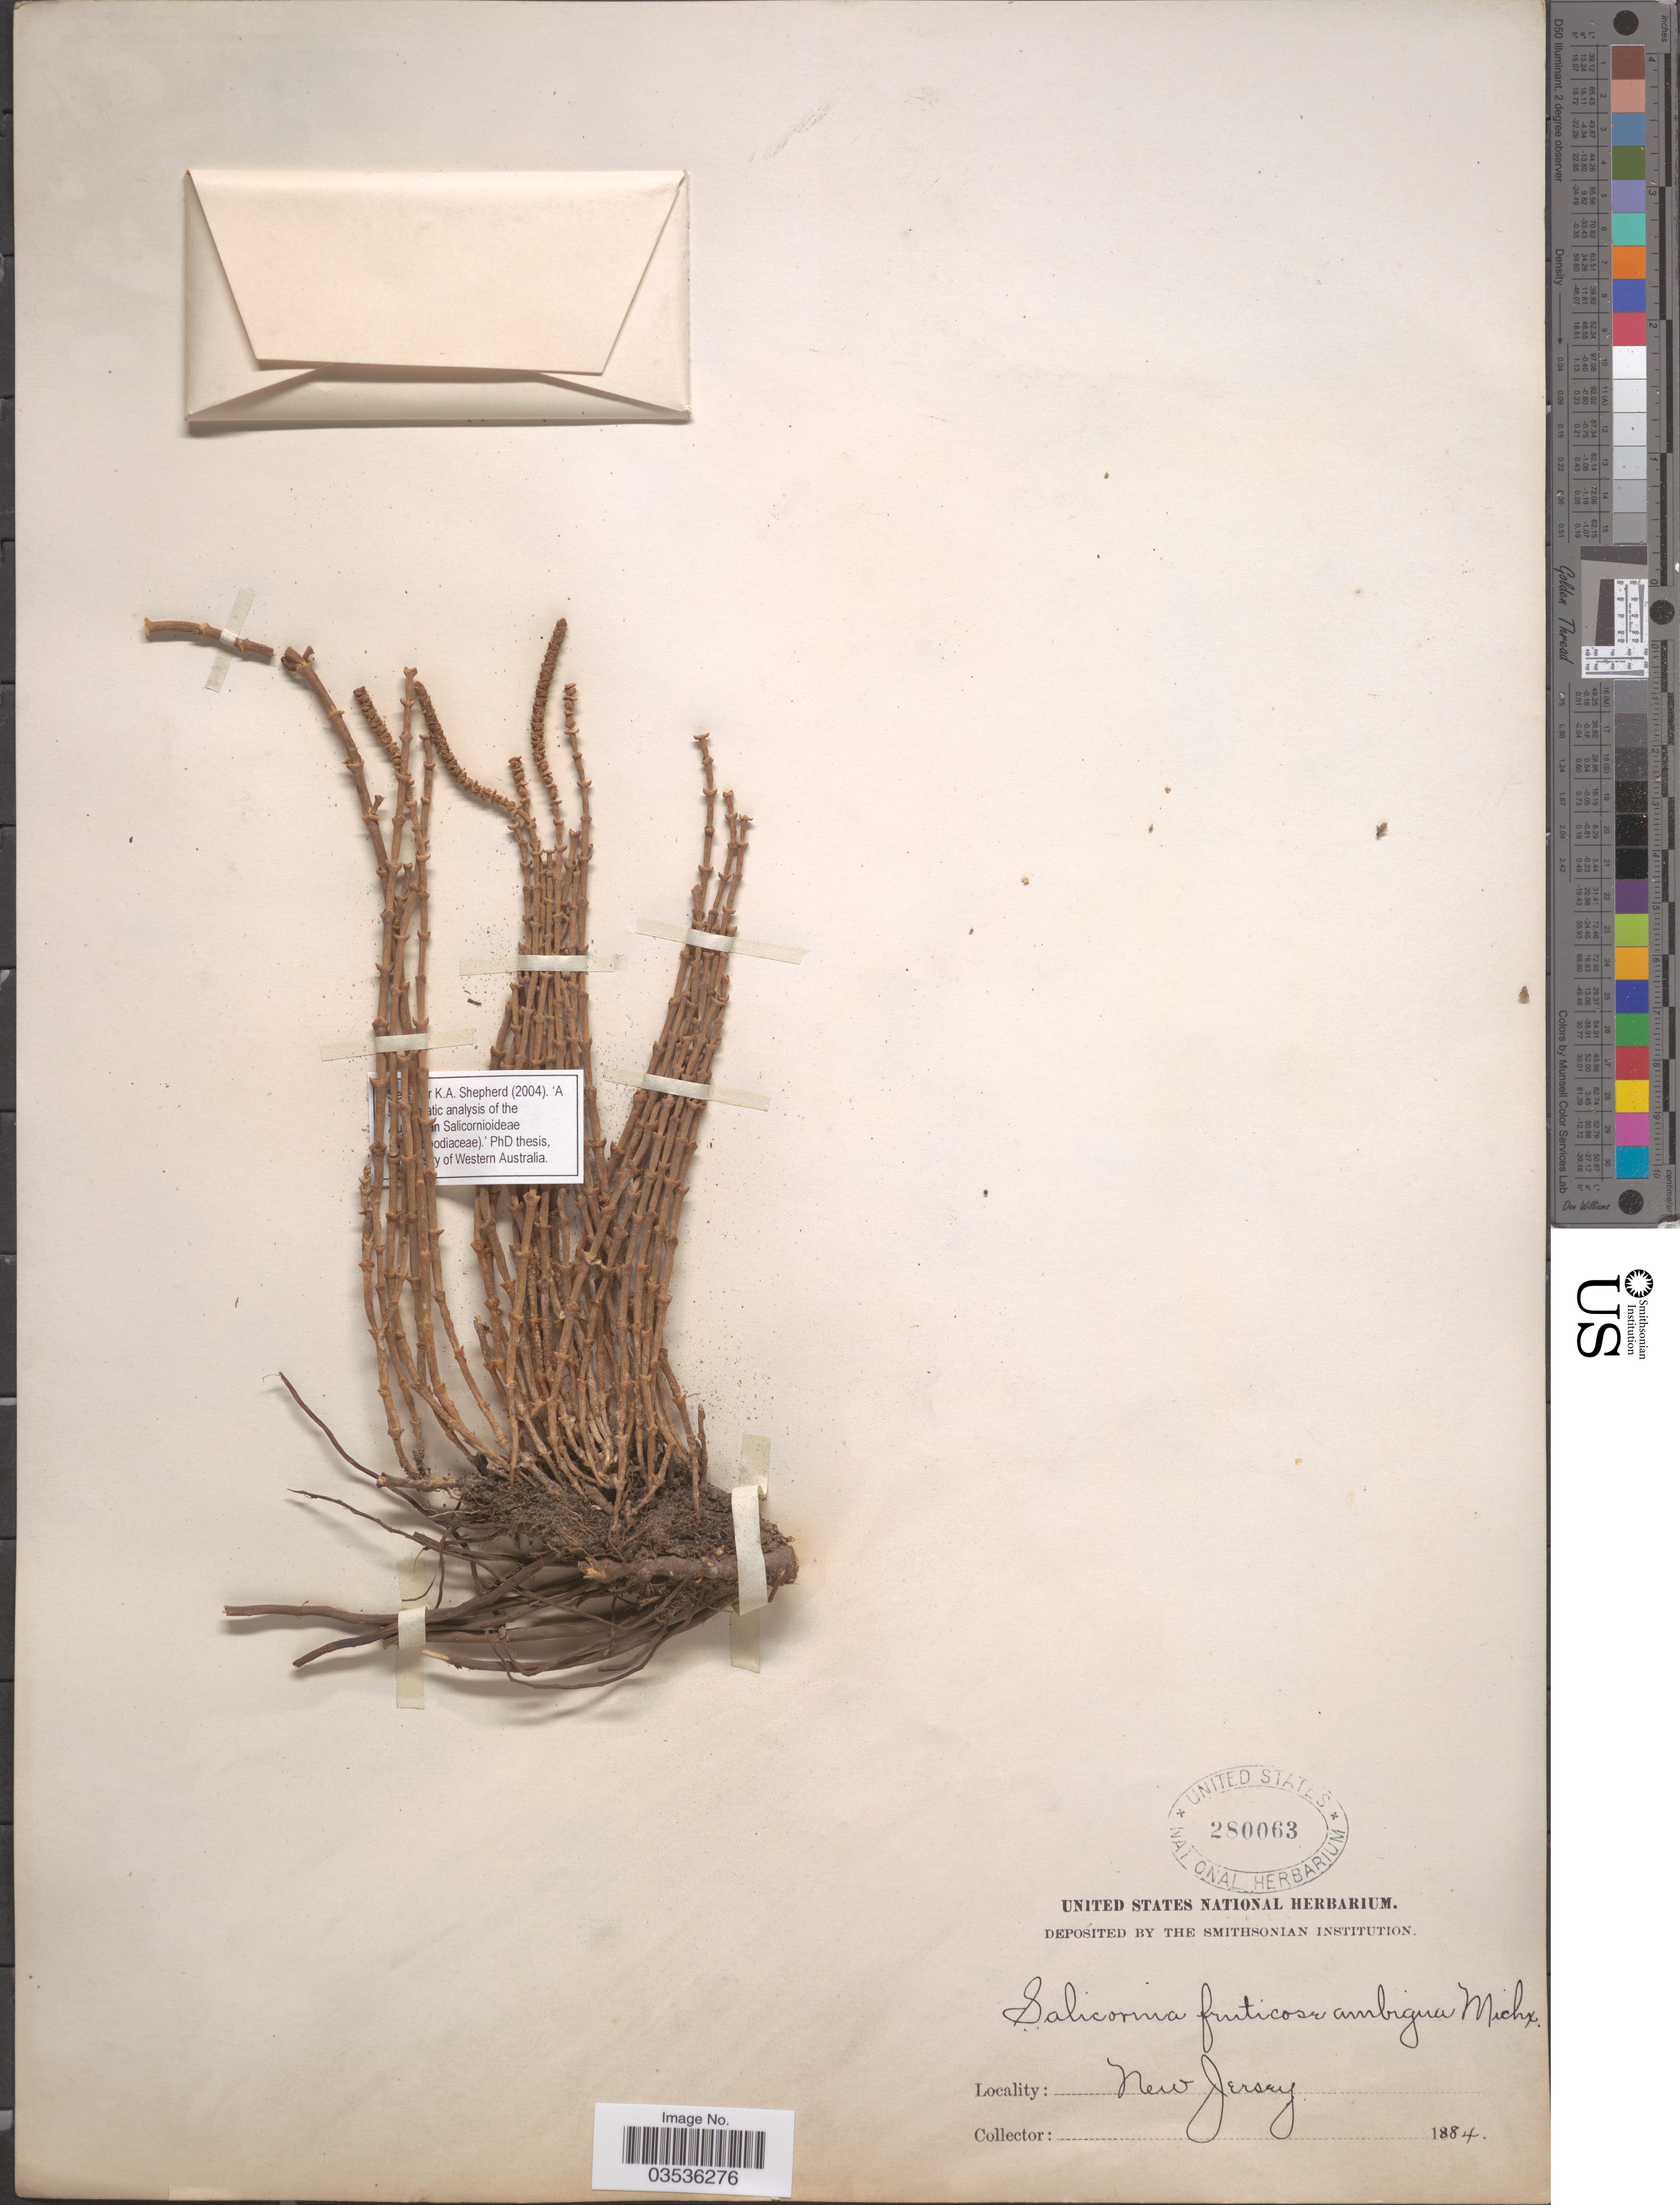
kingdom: Plantae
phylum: Tracheophyta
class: Magnoliopsida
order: Caryophyllales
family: Amaranthaceae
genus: Salicornia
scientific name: Salicornia ambigua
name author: Michx.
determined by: Strong, Mark T., (BOT), Smithsonian Institution - National Museum of Natural History (UNITED STATES)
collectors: ex herb. United States National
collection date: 1884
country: United States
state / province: New Jersey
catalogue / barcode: US 280063